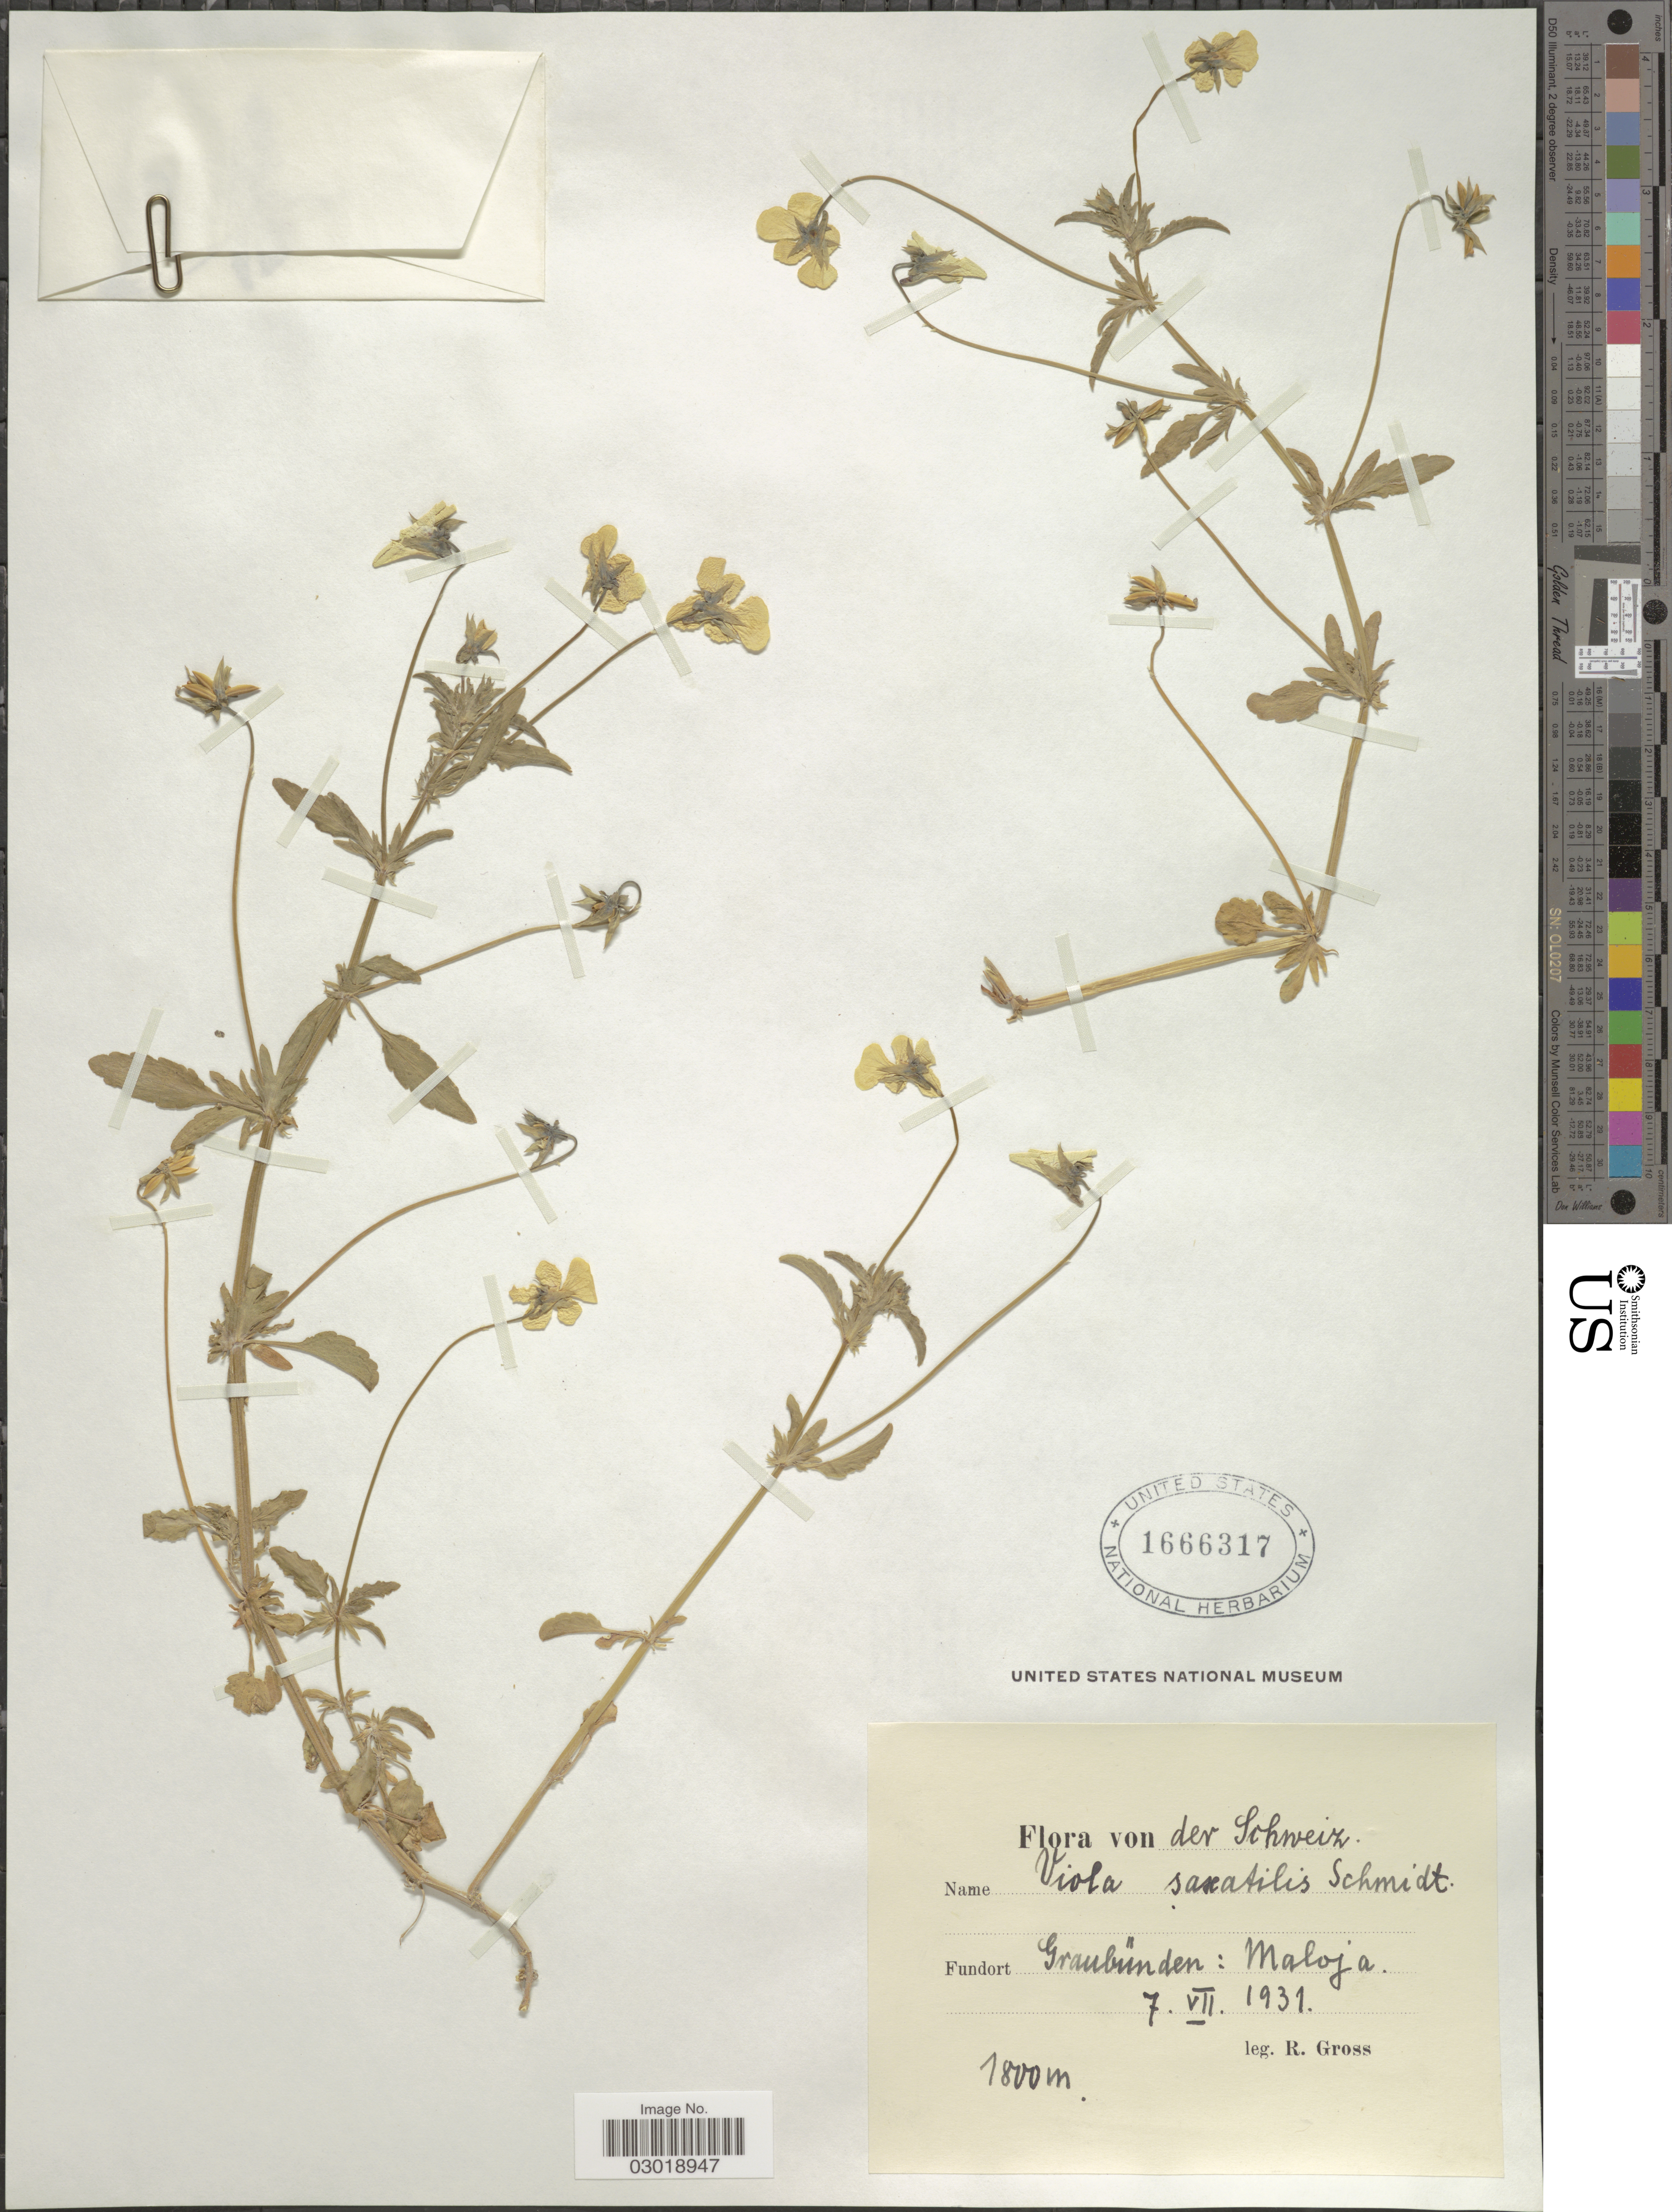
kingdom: Plantae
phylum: Tracheophyta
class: Magnoliopsida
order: Malpighiales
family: Violaceae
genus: Viola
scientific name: Viola saxatilis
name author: F.W. Schmidt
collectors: R. Gross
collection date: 1931-07-07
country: Switzerland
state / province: Schwyz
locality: Schweiz. Graubünden: Maloja.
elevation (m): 1800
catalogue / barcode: US 1666317